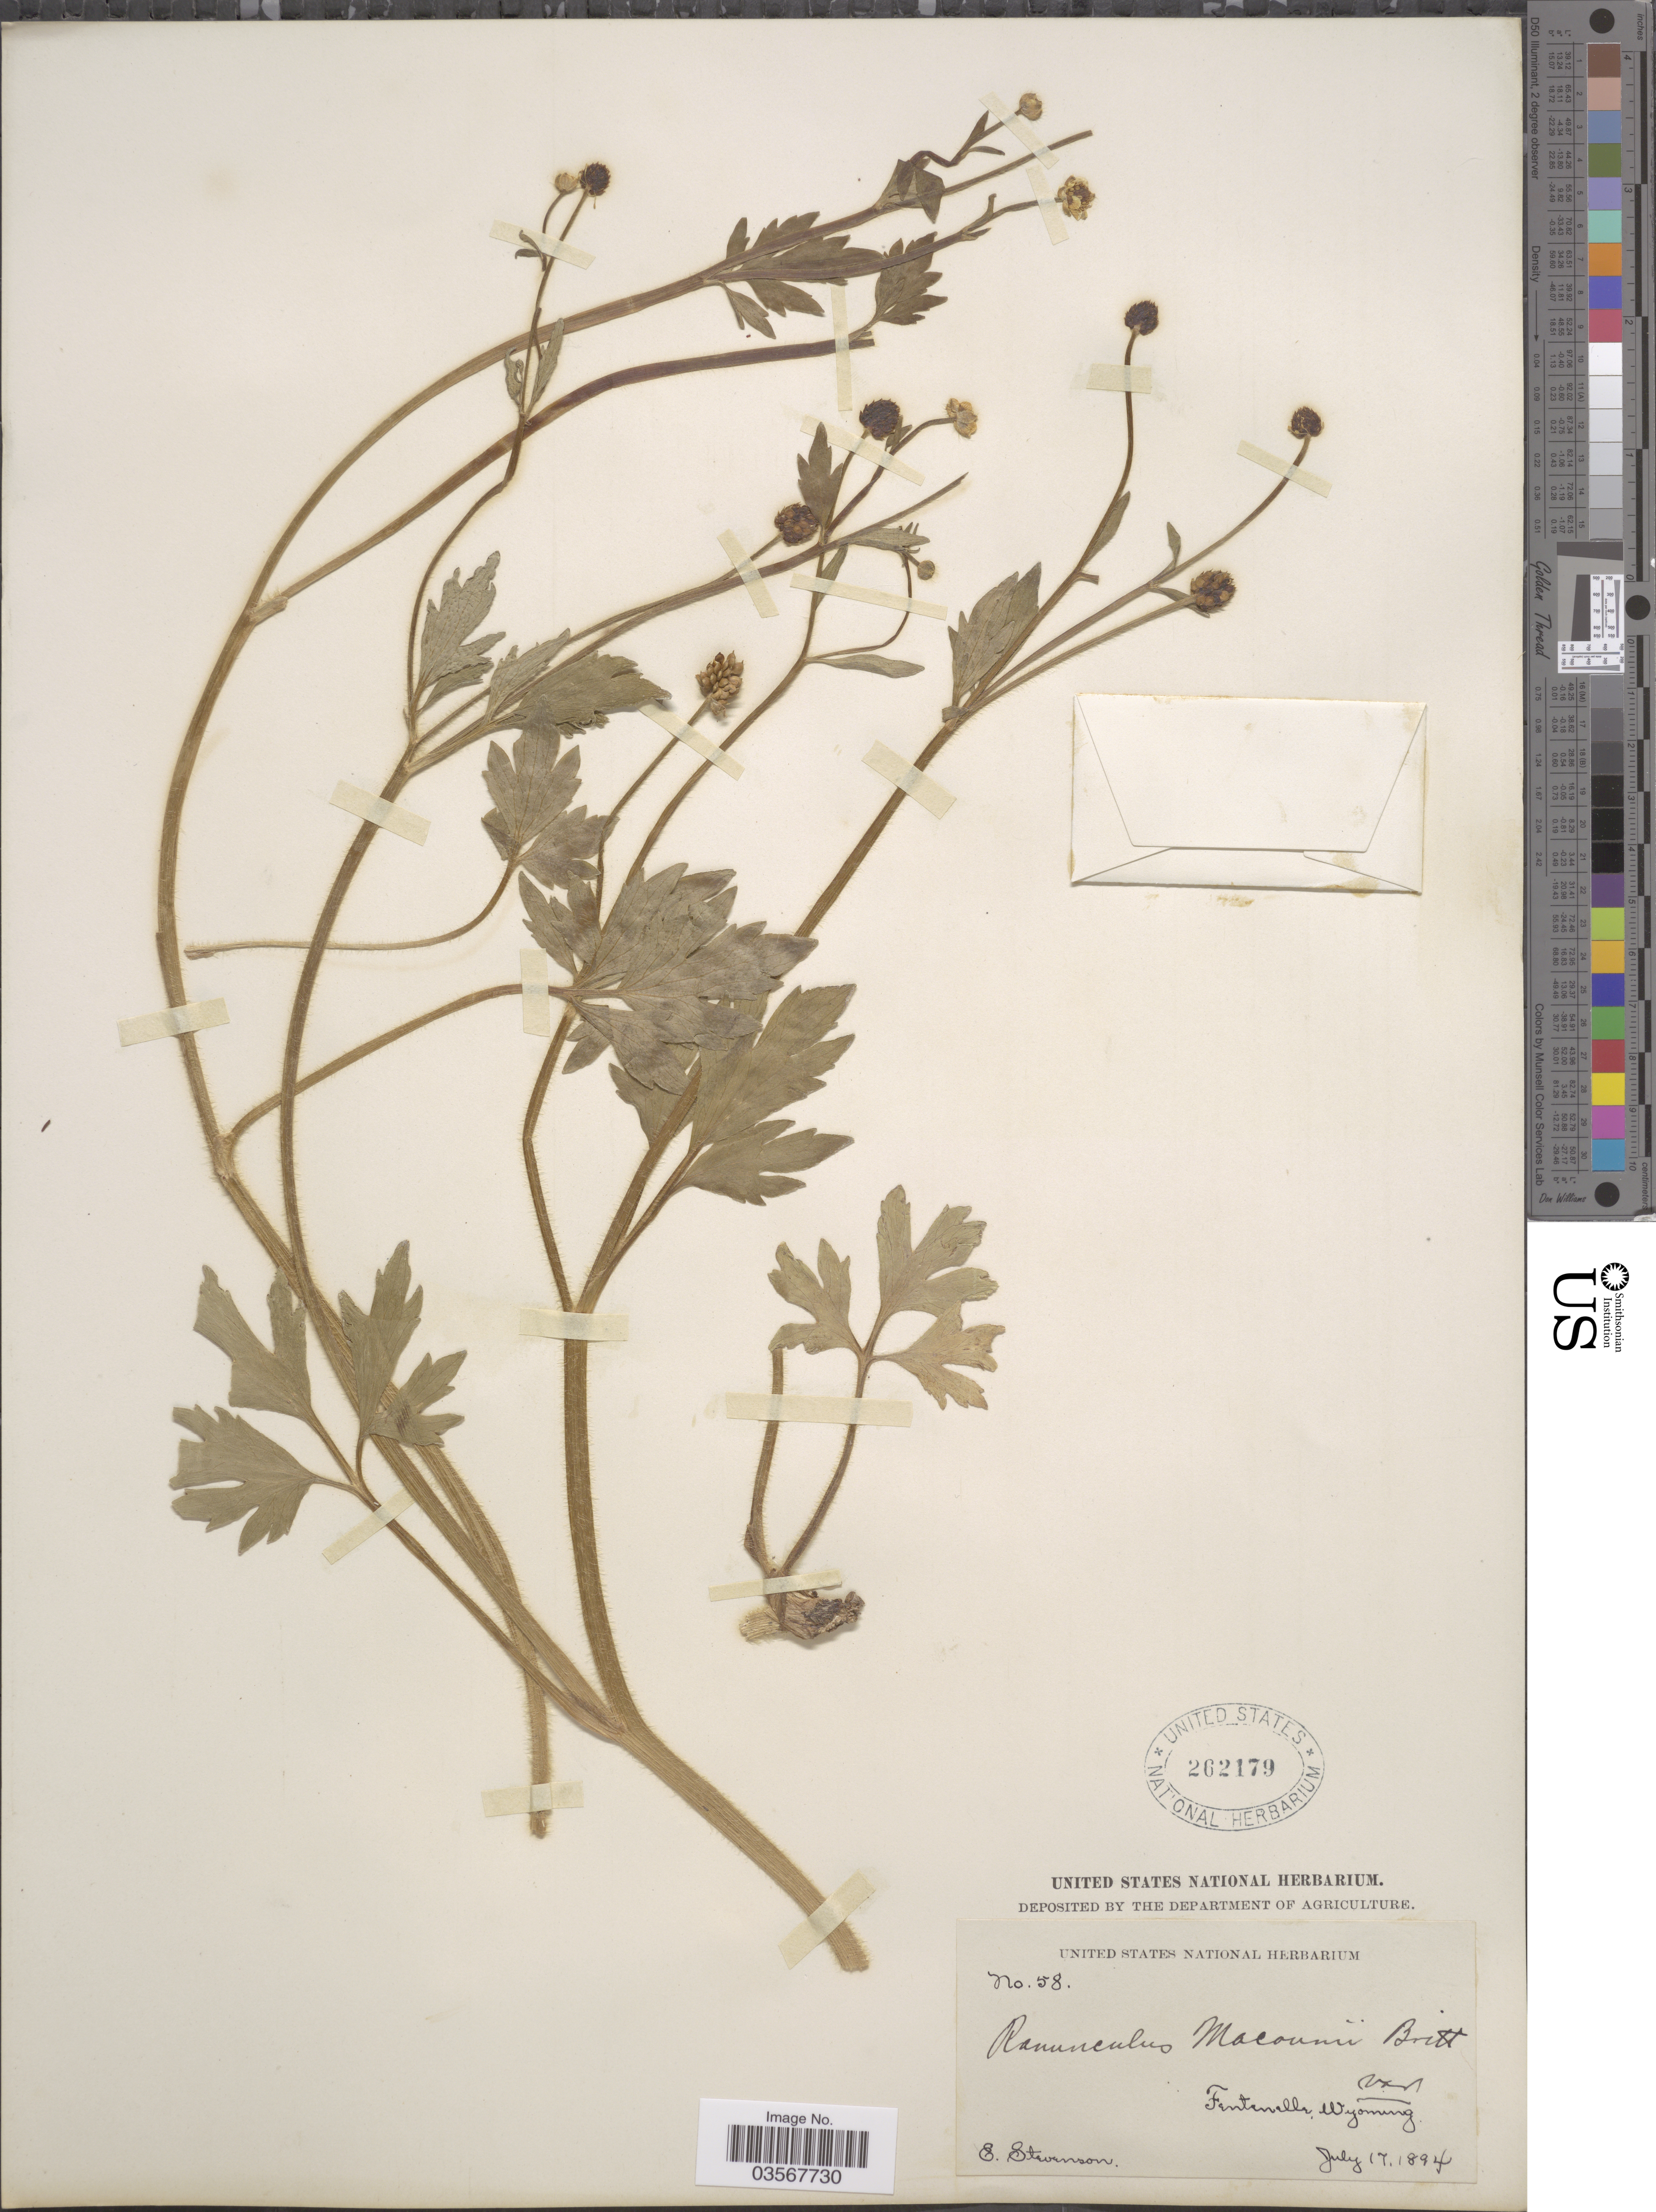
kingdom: Plantae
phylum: Tracheophyta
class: Magnoliopsida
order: Ranunculales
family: Ranunculaceae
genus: Ranunculus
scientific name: Ranunculus macounii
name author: Britton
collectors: E. Stevenson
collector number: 58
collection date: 1894-07-17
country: United States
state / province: Wyoming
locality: Fentenelle.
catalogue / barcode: US 262179